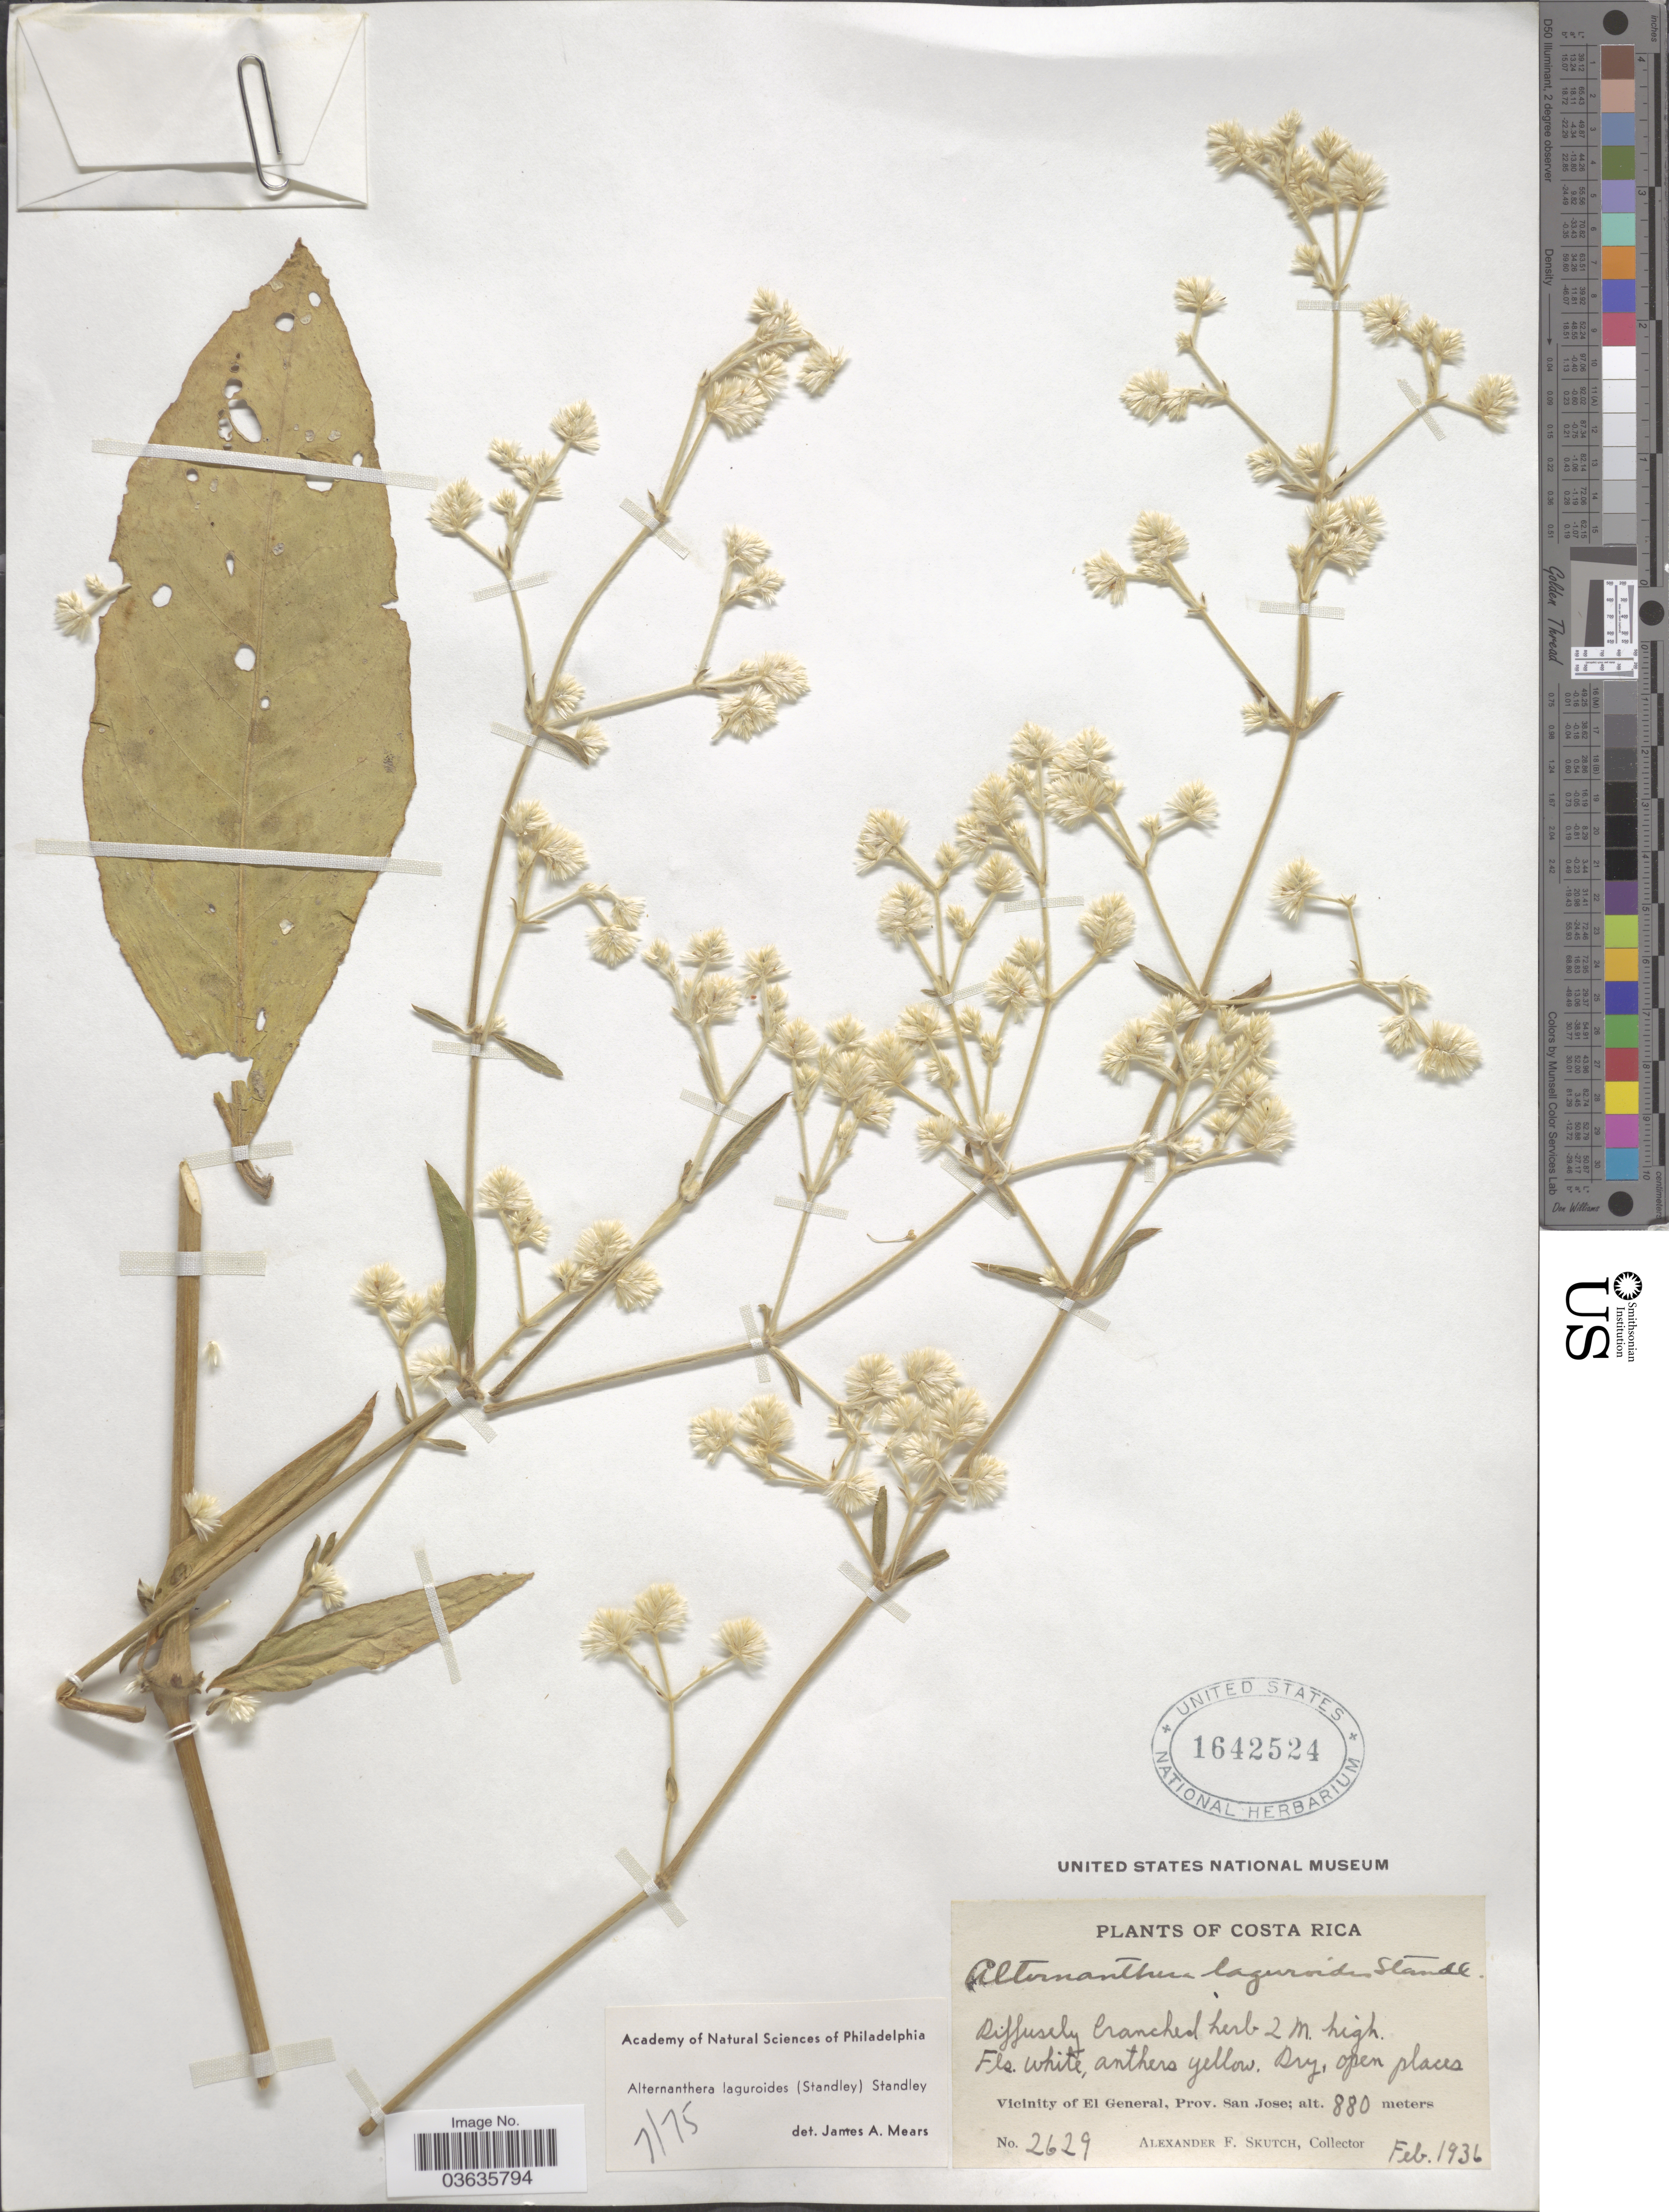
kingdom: Plantae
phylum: Tracheophyta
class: Magnoliopsida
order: Caryophyllales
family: Amaranthaceae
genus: Alternanthera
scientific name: Alternanthera laguroides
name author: (Standl.) Standl.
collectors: A. F. Skutch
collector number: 2629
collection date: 1936-02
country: Costa Rica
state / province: San José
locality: Vicinity of El General.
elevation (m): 880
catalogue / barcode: US 1642524